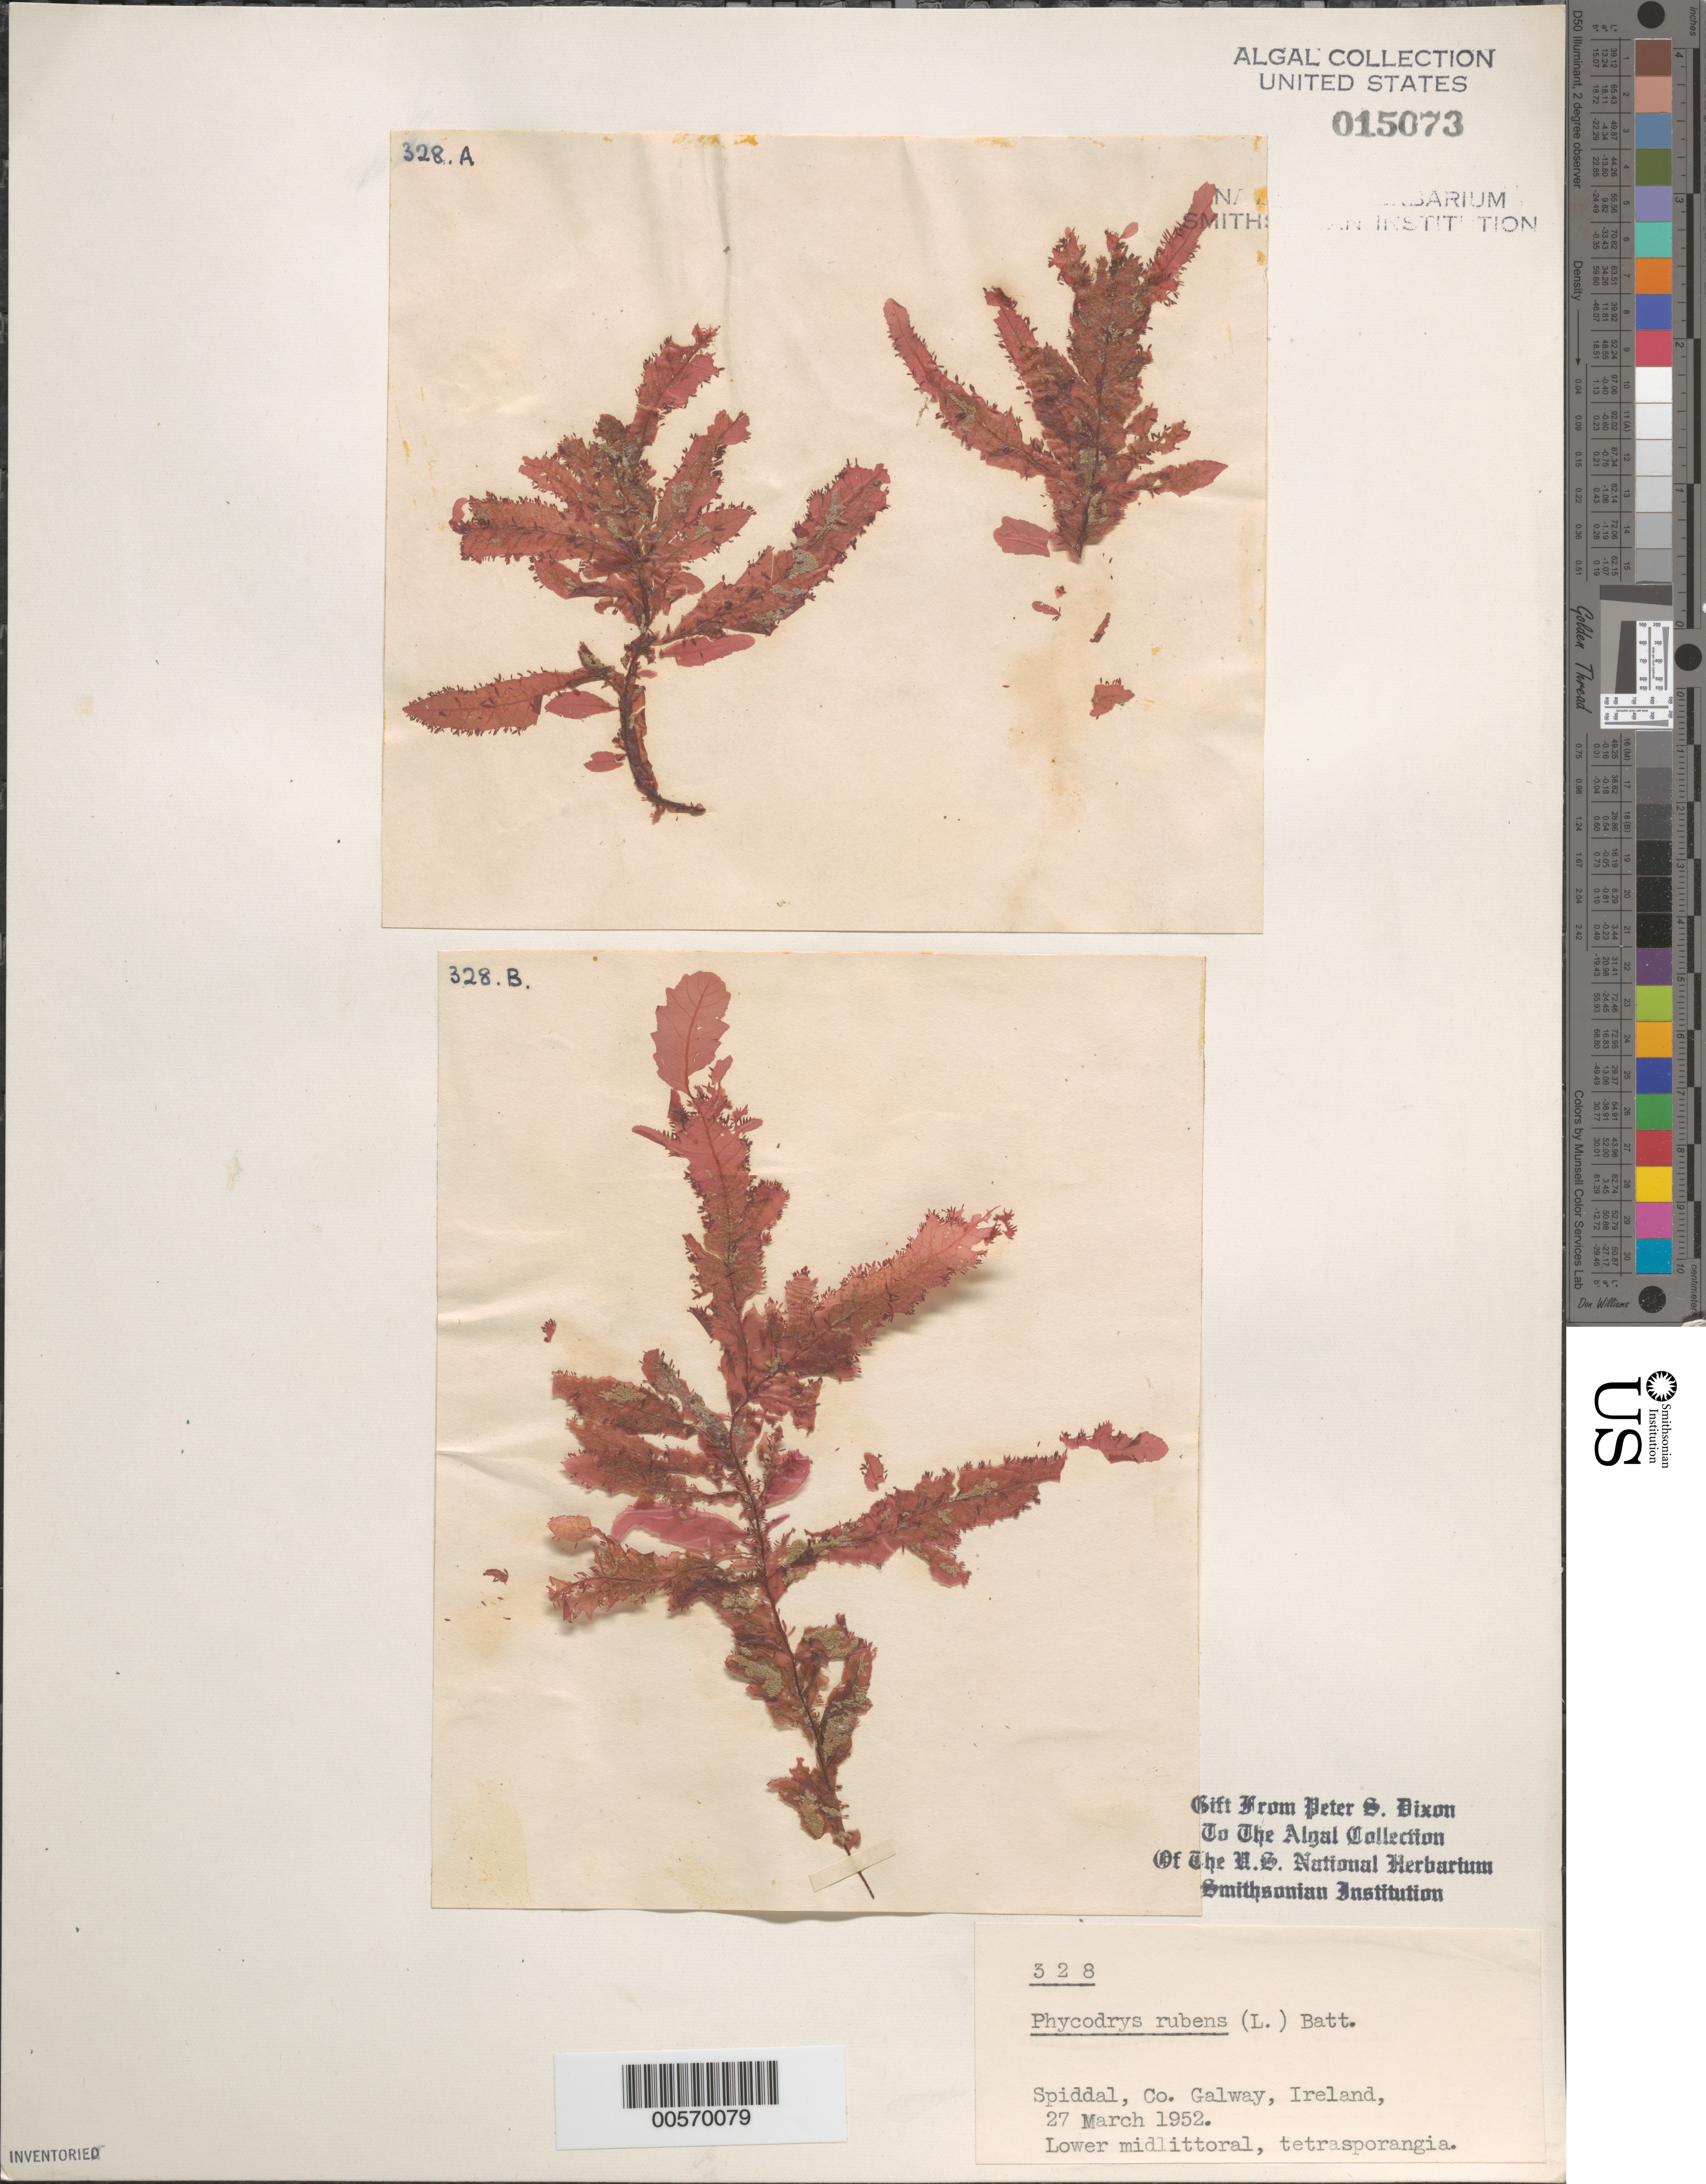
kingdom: Plantae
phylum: Rhodophyta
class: Florideophyceae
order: Ceramiales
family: Delesseriaceae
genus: Phycodrys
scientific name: Phycodrys rubens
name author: (L.) Batters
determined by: Dixon, P. S.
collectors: P. S. Dixon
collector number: PSD 328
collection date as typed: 27 Mar 1952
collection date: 1952-03-27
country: Ireland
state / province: Connaught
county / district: Galway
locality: Spiddal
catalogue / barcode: US 15073